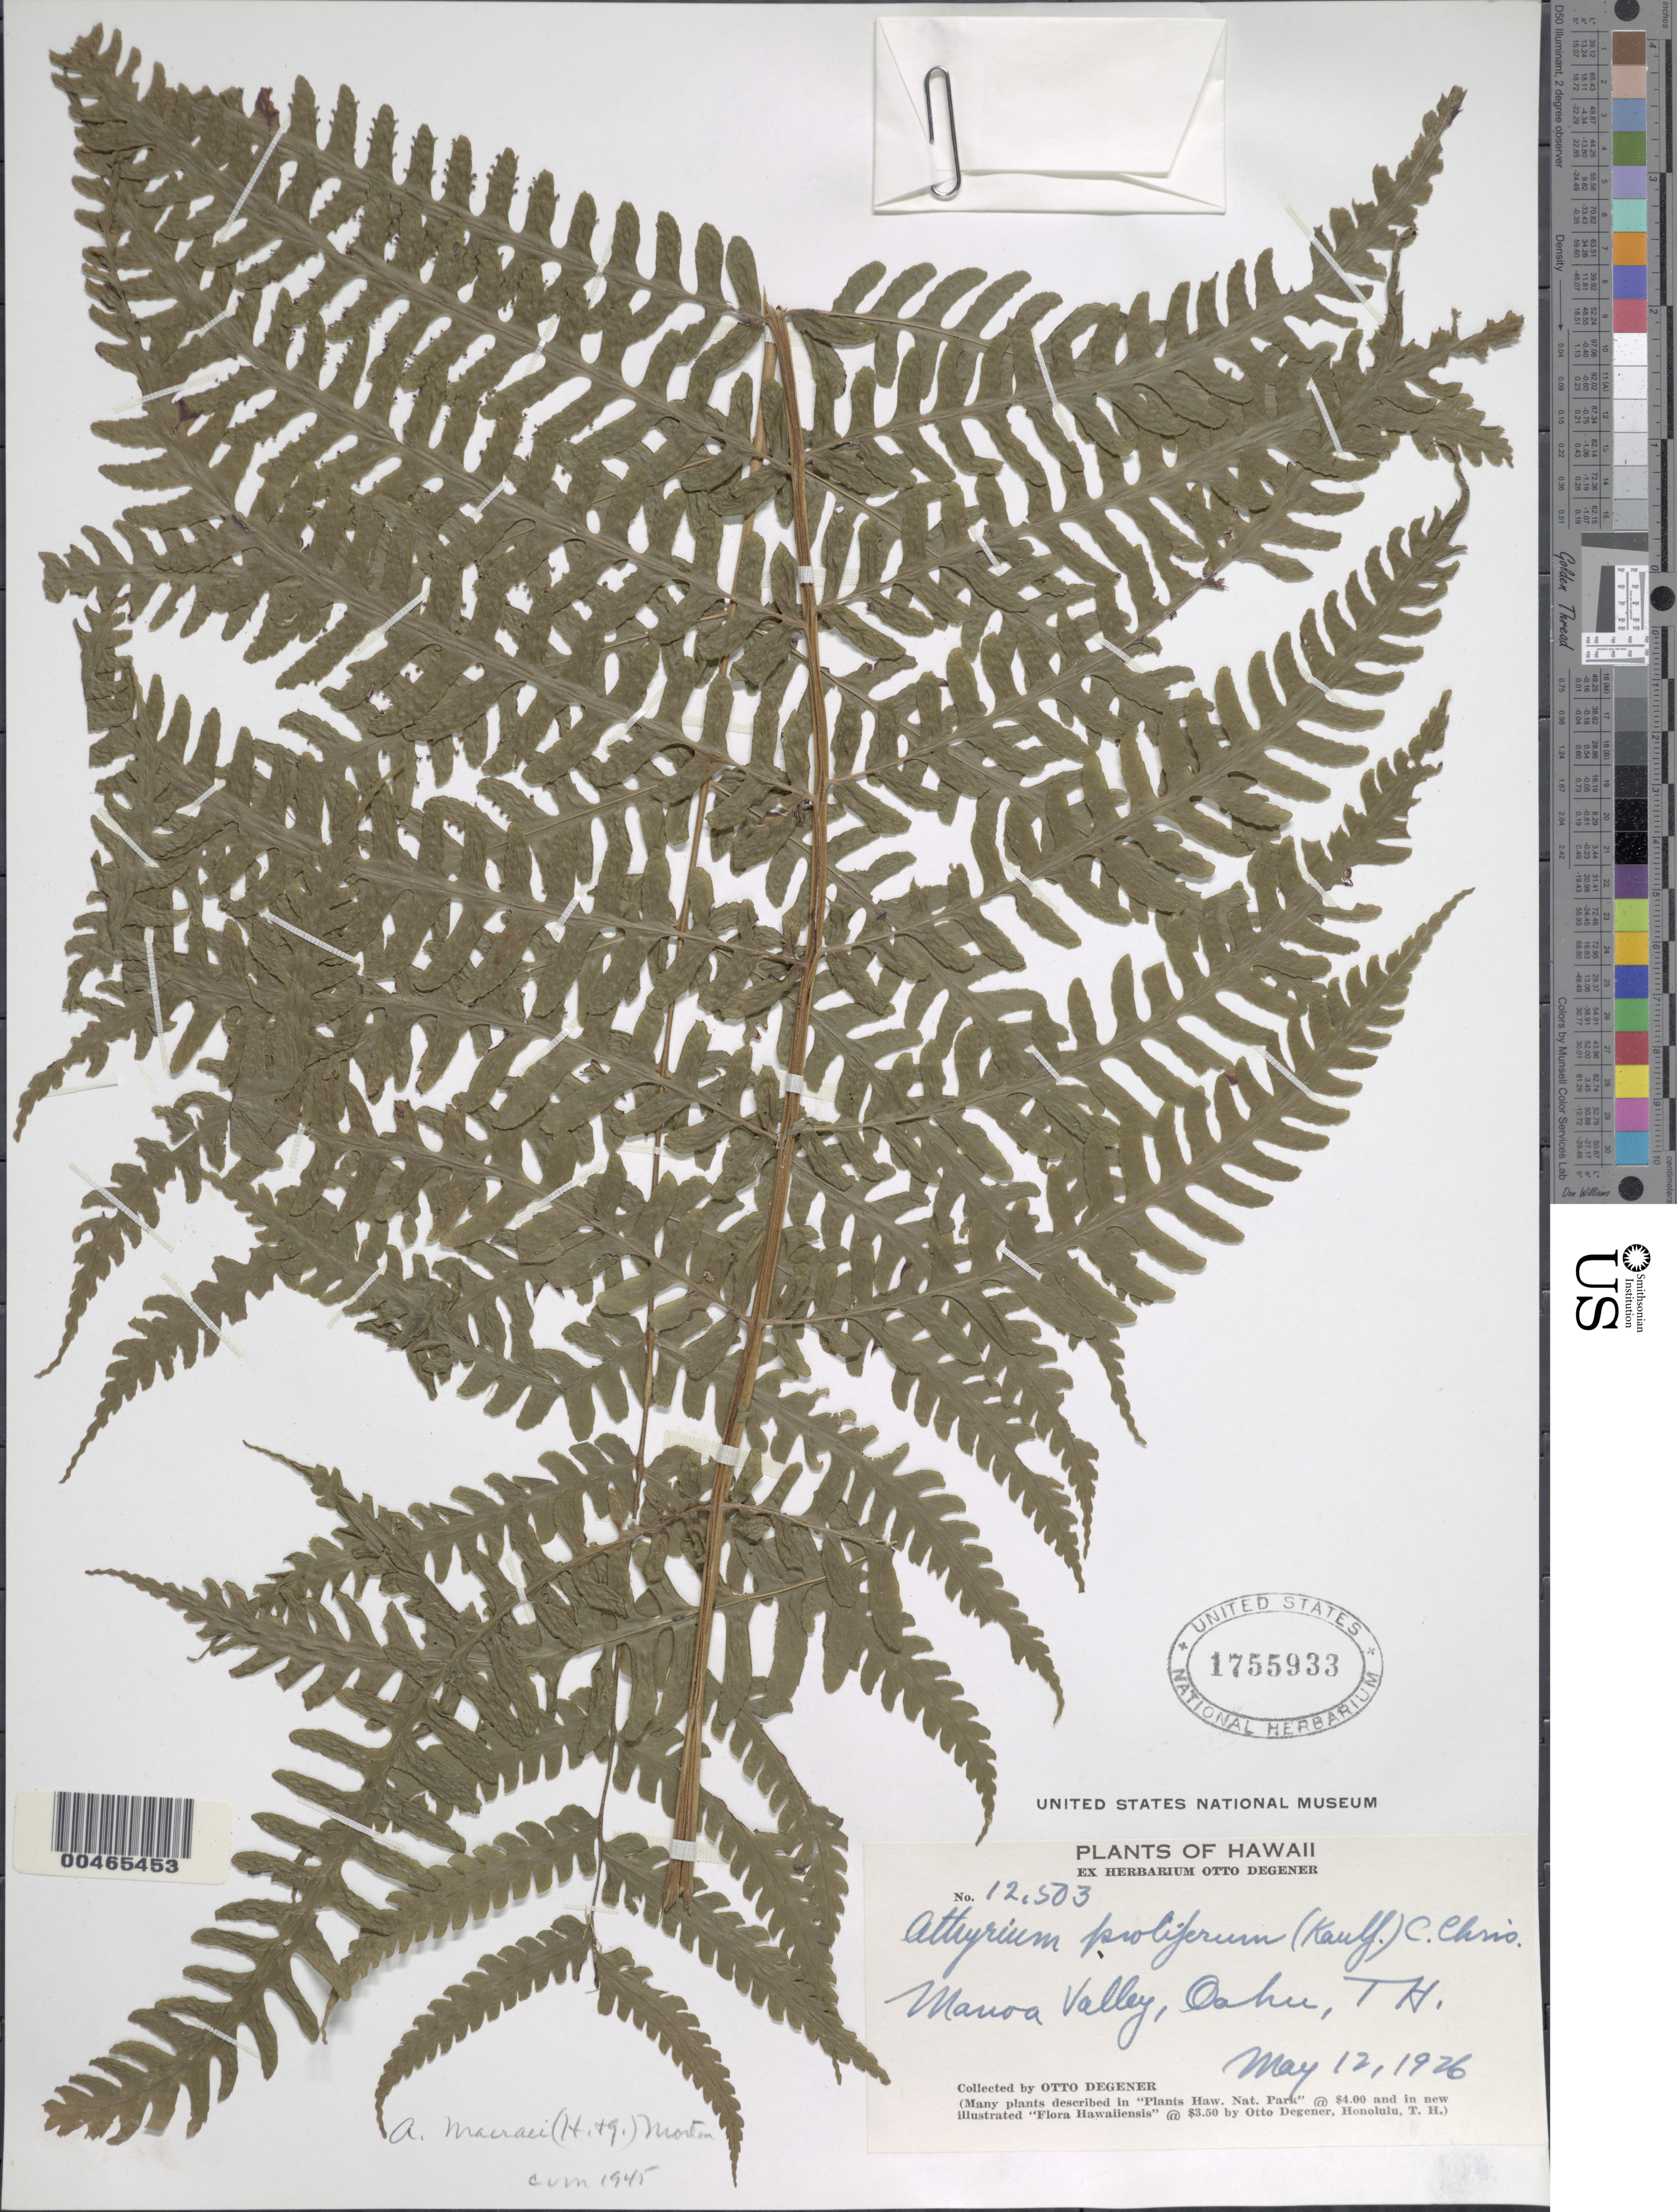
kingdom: Plantae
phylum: Tracheophyta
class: Polypodiopsida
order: Polypodiales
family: Athyriaceae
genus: Diplazium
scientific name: Diplazium arnottii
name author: Brack.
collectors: O. Degener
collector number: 12503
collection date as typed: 12 May 1926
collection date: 1926-05-12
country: United States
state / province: Hawaii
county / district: Honolulu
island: Oahu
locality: Manoa Valley, Oahu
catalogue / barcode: US 1755933